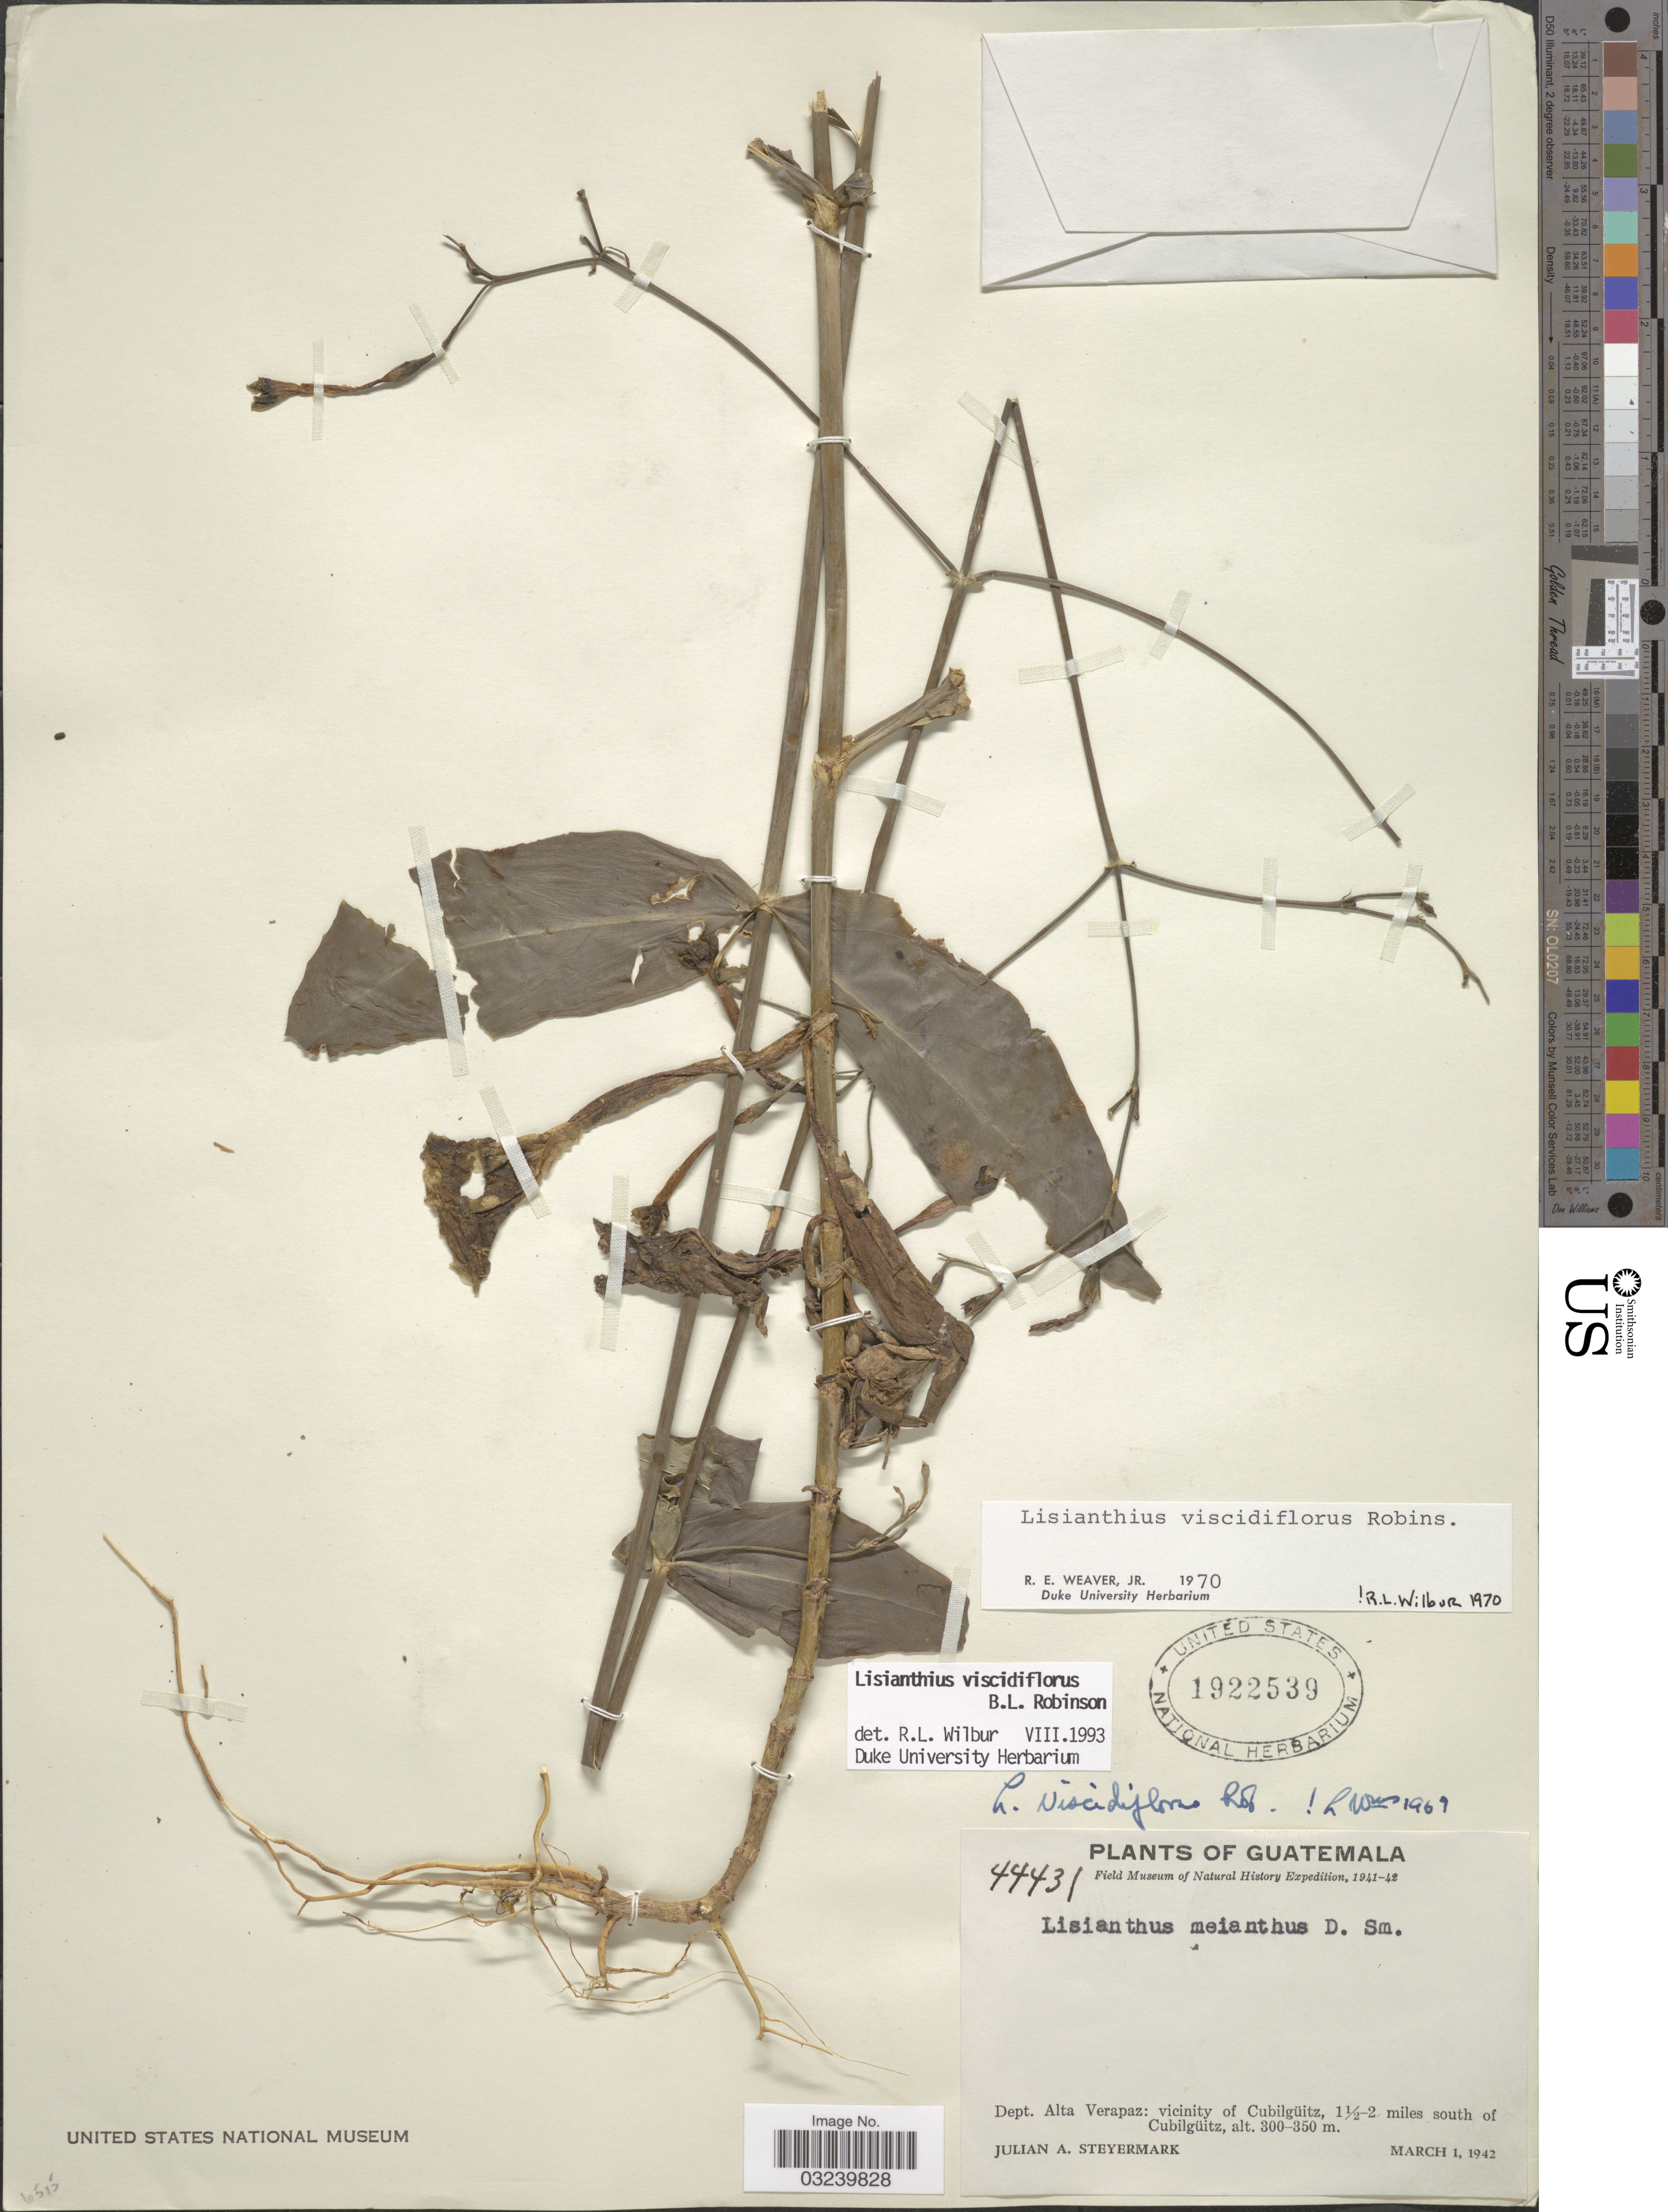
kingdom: Plantae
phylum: Tracheophyta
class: Magnoliopsida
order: Gentianales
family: Gentianaceae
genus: Lisianthius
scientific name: Lisianthius viscidiflorus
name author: B.L. Rob.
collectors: J. Steyermark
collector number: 44431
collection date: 1942-03-01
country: Guatemala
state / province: Alta Verapaz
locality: vicinity of Cubilgüitz, 1½-2 miles south of Cubilgüitz.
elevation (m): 300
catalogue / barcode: US 1922539